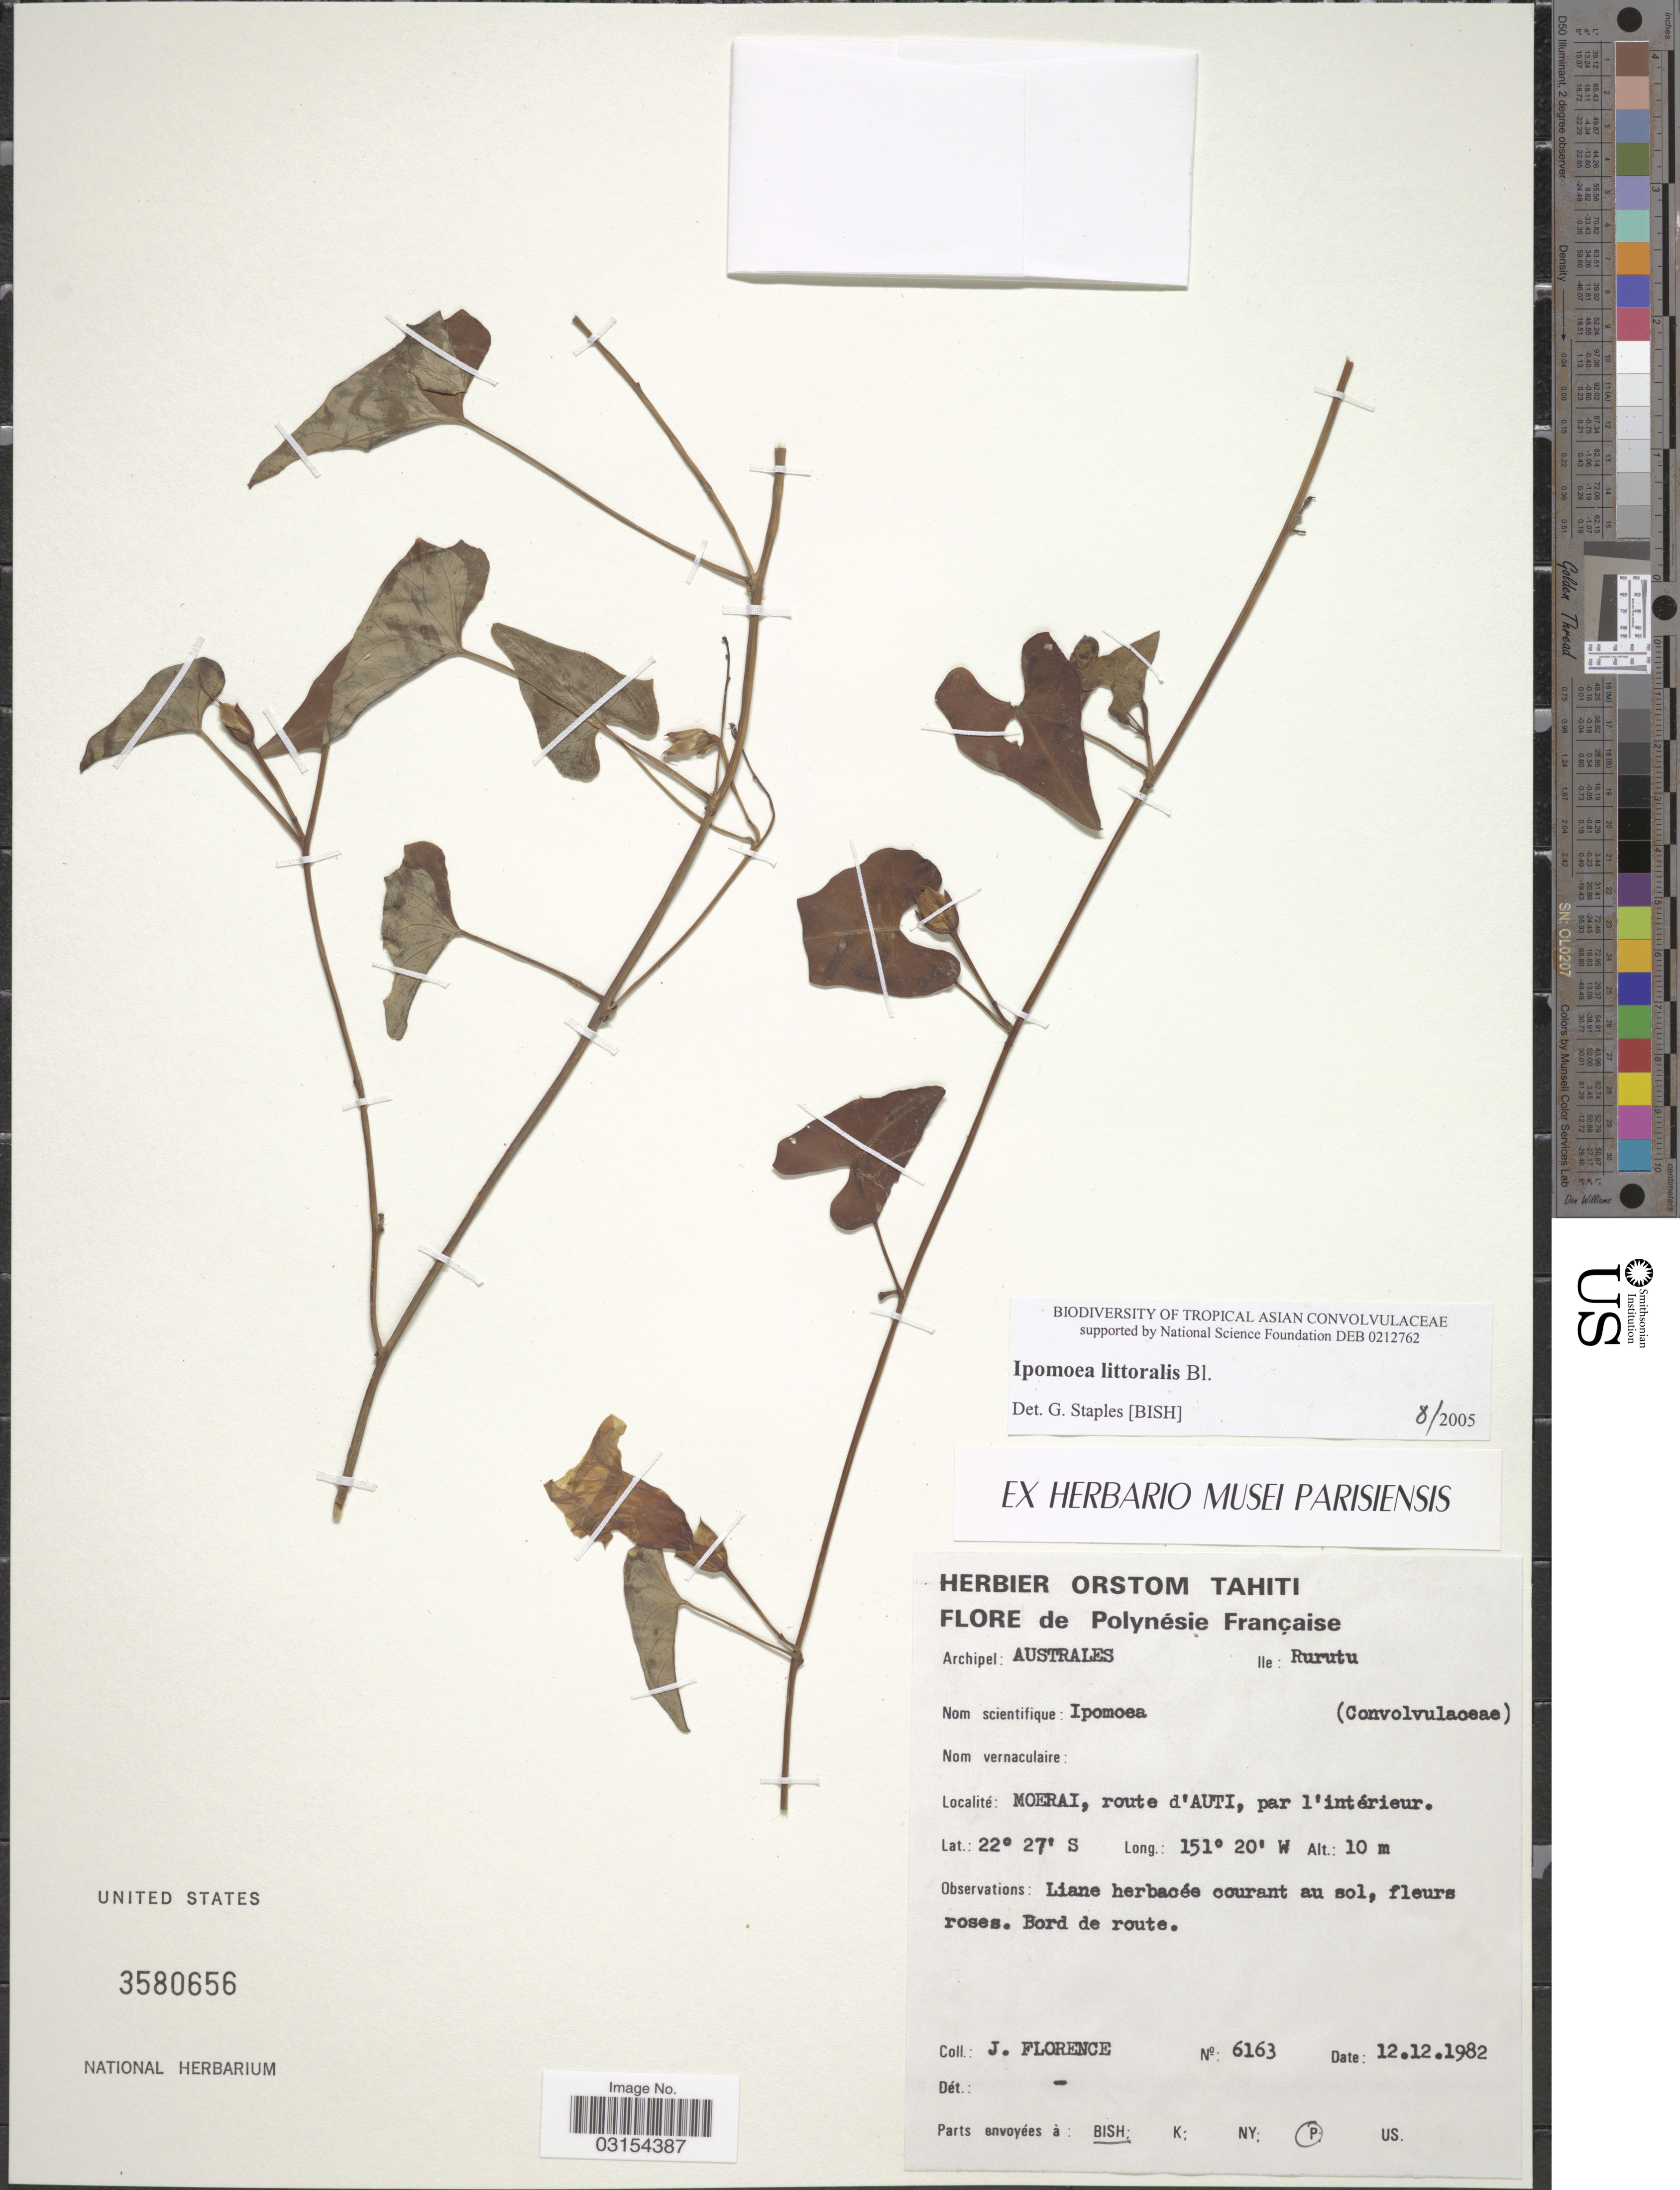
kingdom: Plantae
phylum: Tracheophyta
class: Magnoliopsida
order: Solanales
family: Convolvulaceae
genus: Ipomoea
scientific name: Ipomoea littoralis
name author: Blume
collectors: J. Florence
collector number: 6163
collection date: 1982-12-12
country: French Polynesia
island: Rurutu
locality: Polynésie Française. Archipel: Australes. Ile: Rurutu. Moerai, route d'Auti, par l'intérieur.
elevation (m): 10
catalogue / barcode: US 3580656